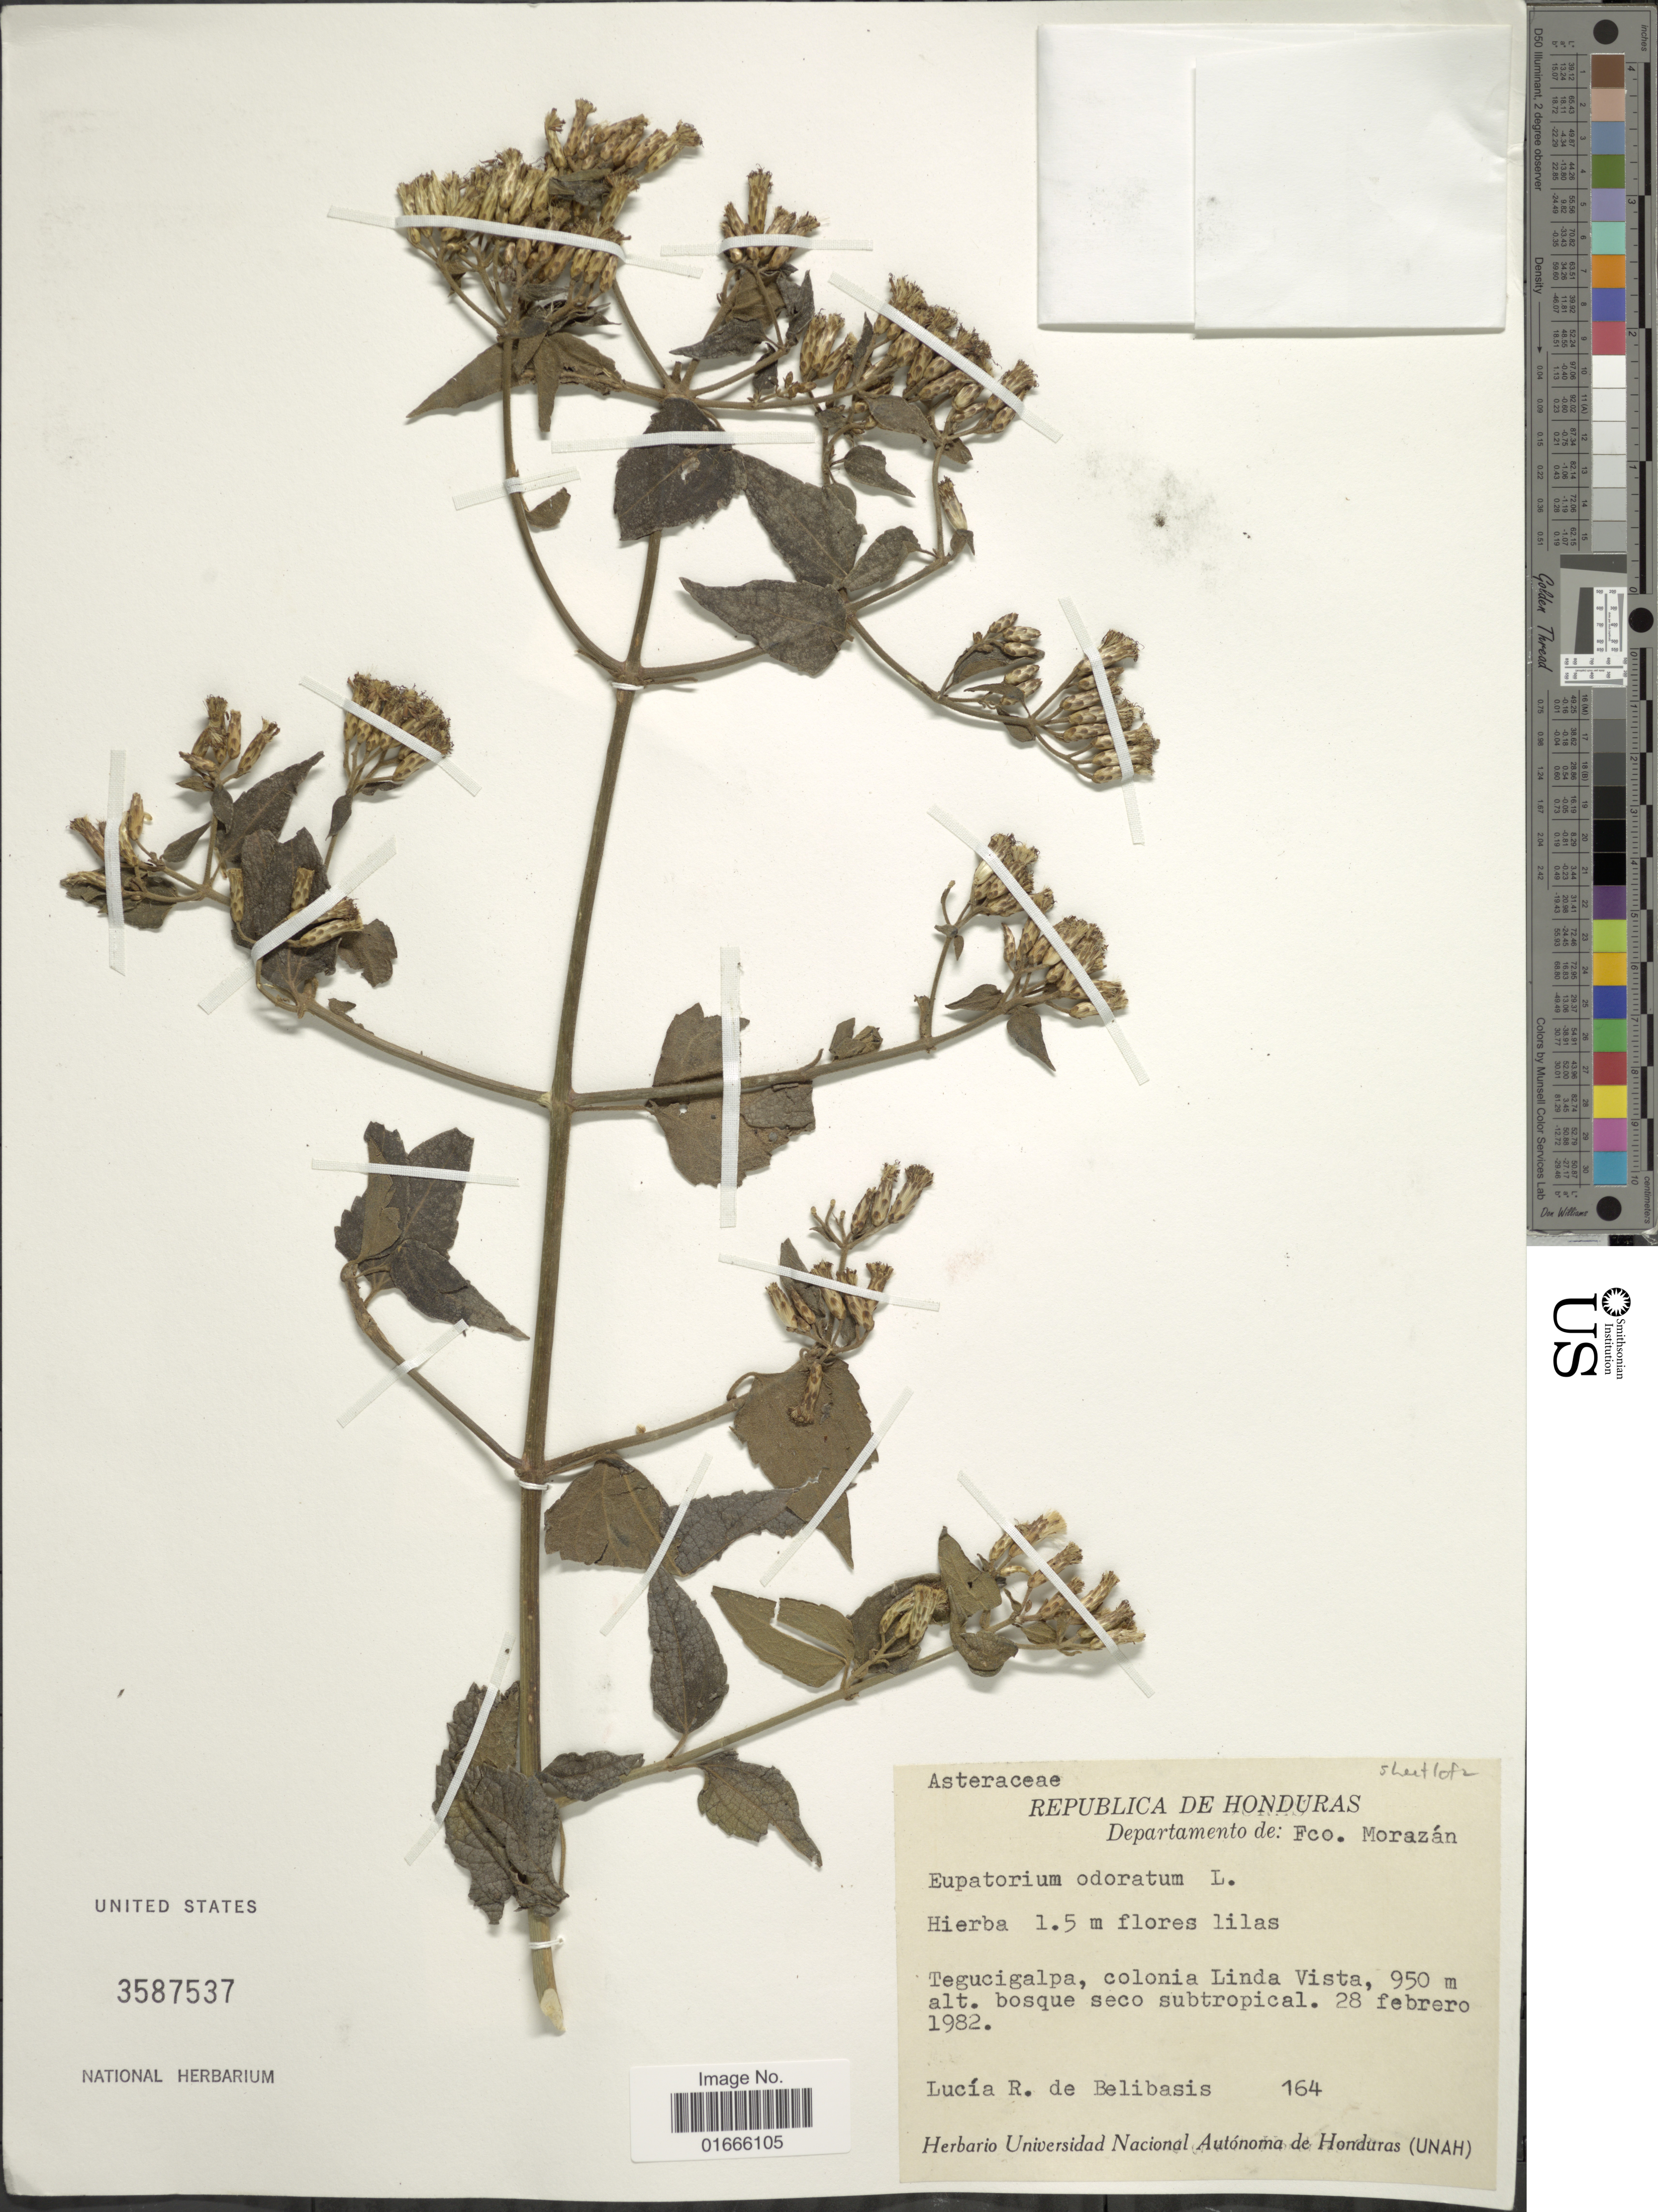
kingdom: Plantae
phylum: Tracheophyta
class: Magnoliopsida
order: Asterales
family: Asteraceae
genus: Chromolaena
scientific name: Chromolaena odorata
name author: (L.) R.M. King & H. Rob.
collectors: L. De Belibasis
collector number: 164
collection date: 1982-02-28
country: Honduras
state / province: Fco. Morazán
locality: Tegucigalpa, colonia Linda Vista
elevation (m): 950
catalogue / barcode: US 3587537